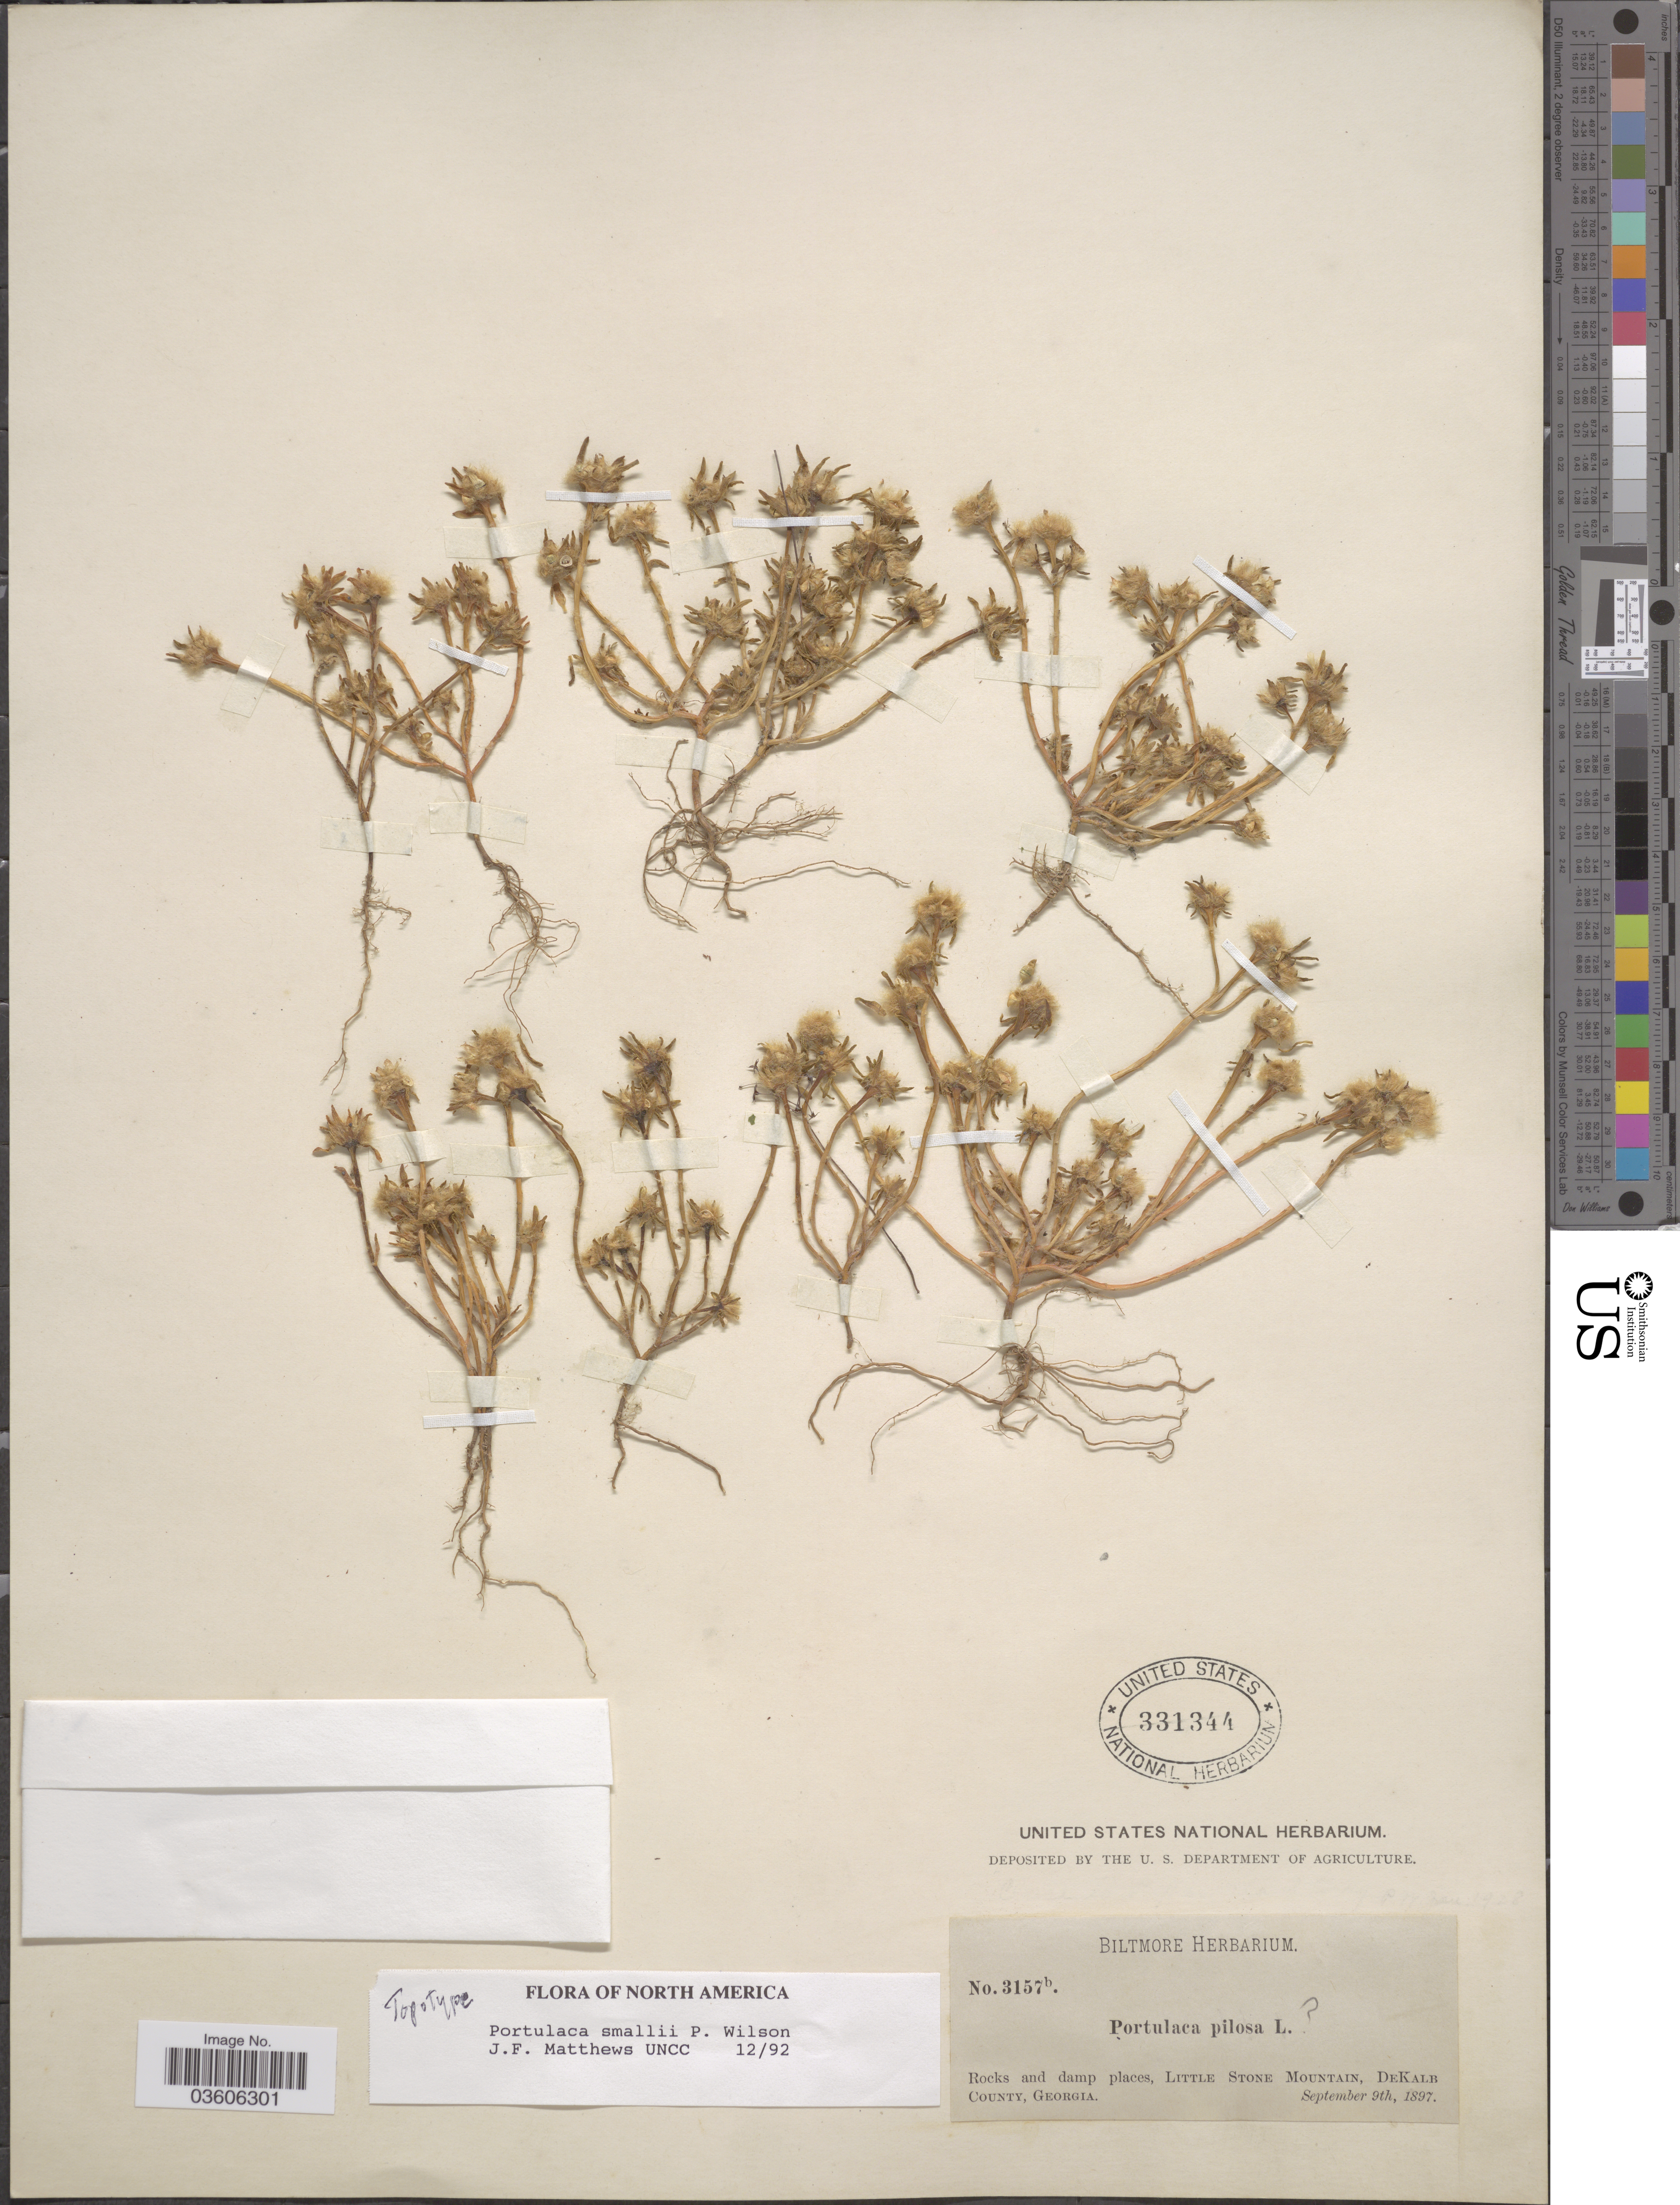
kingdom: Plantae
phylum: Tracheophyta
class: Magnoliopsida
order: Caryophyllales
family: Portulacaceae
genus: Portulaca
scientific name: Portulaca smallii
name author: P. Wilson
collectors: ex herb. Biltmore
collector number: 3157b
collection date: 1897-09-09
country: United States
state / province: Georgia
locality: Little Stone Mountain, DeKalb County.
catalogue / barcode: US 331344